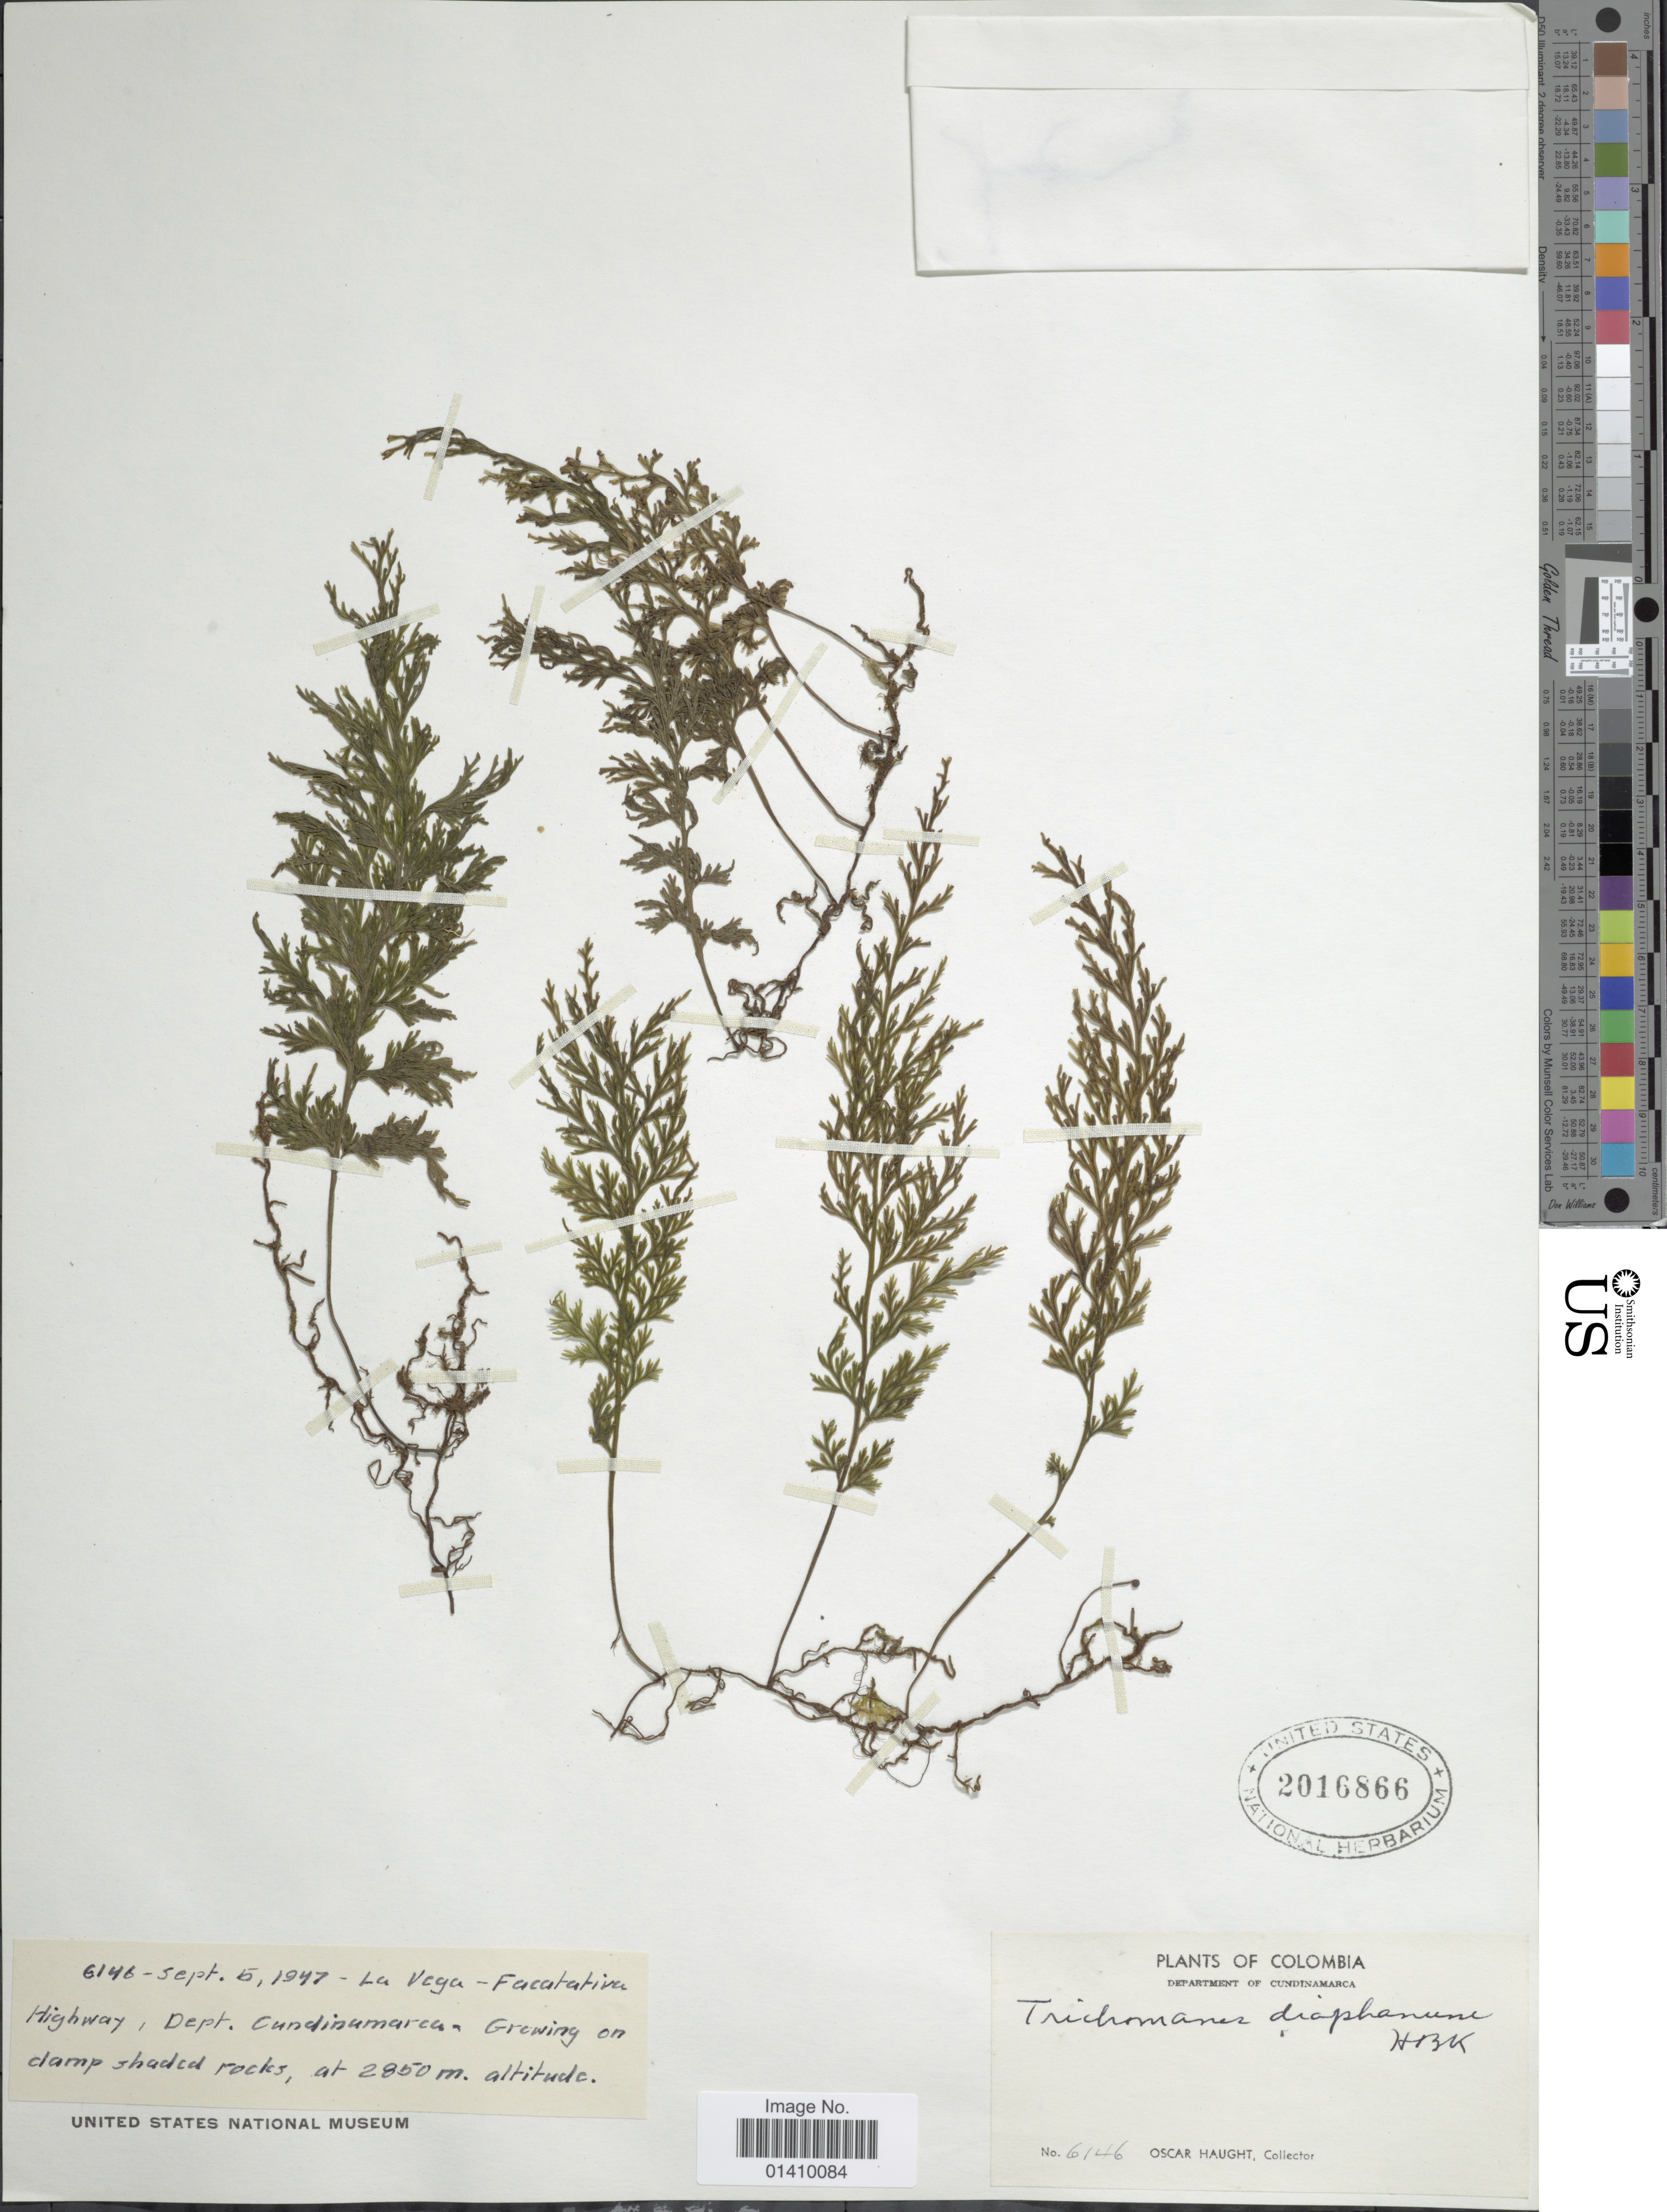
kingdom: Plantae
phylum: Tracheophyta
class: Polypodiopsida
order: Hymenophyllales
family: Hymenophyllaceae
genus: Polyphlebium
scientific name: Polyphlebium diaphanum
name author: (Kunth) Ebihara & Dubuisson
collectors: O. L. Haught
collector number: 6146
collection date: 1947-09-05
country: Colombia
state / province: Cundinamarca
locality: La Vaga Facatation Highway dept. Cundinamarca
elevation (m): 2850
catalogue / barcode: US 2016866